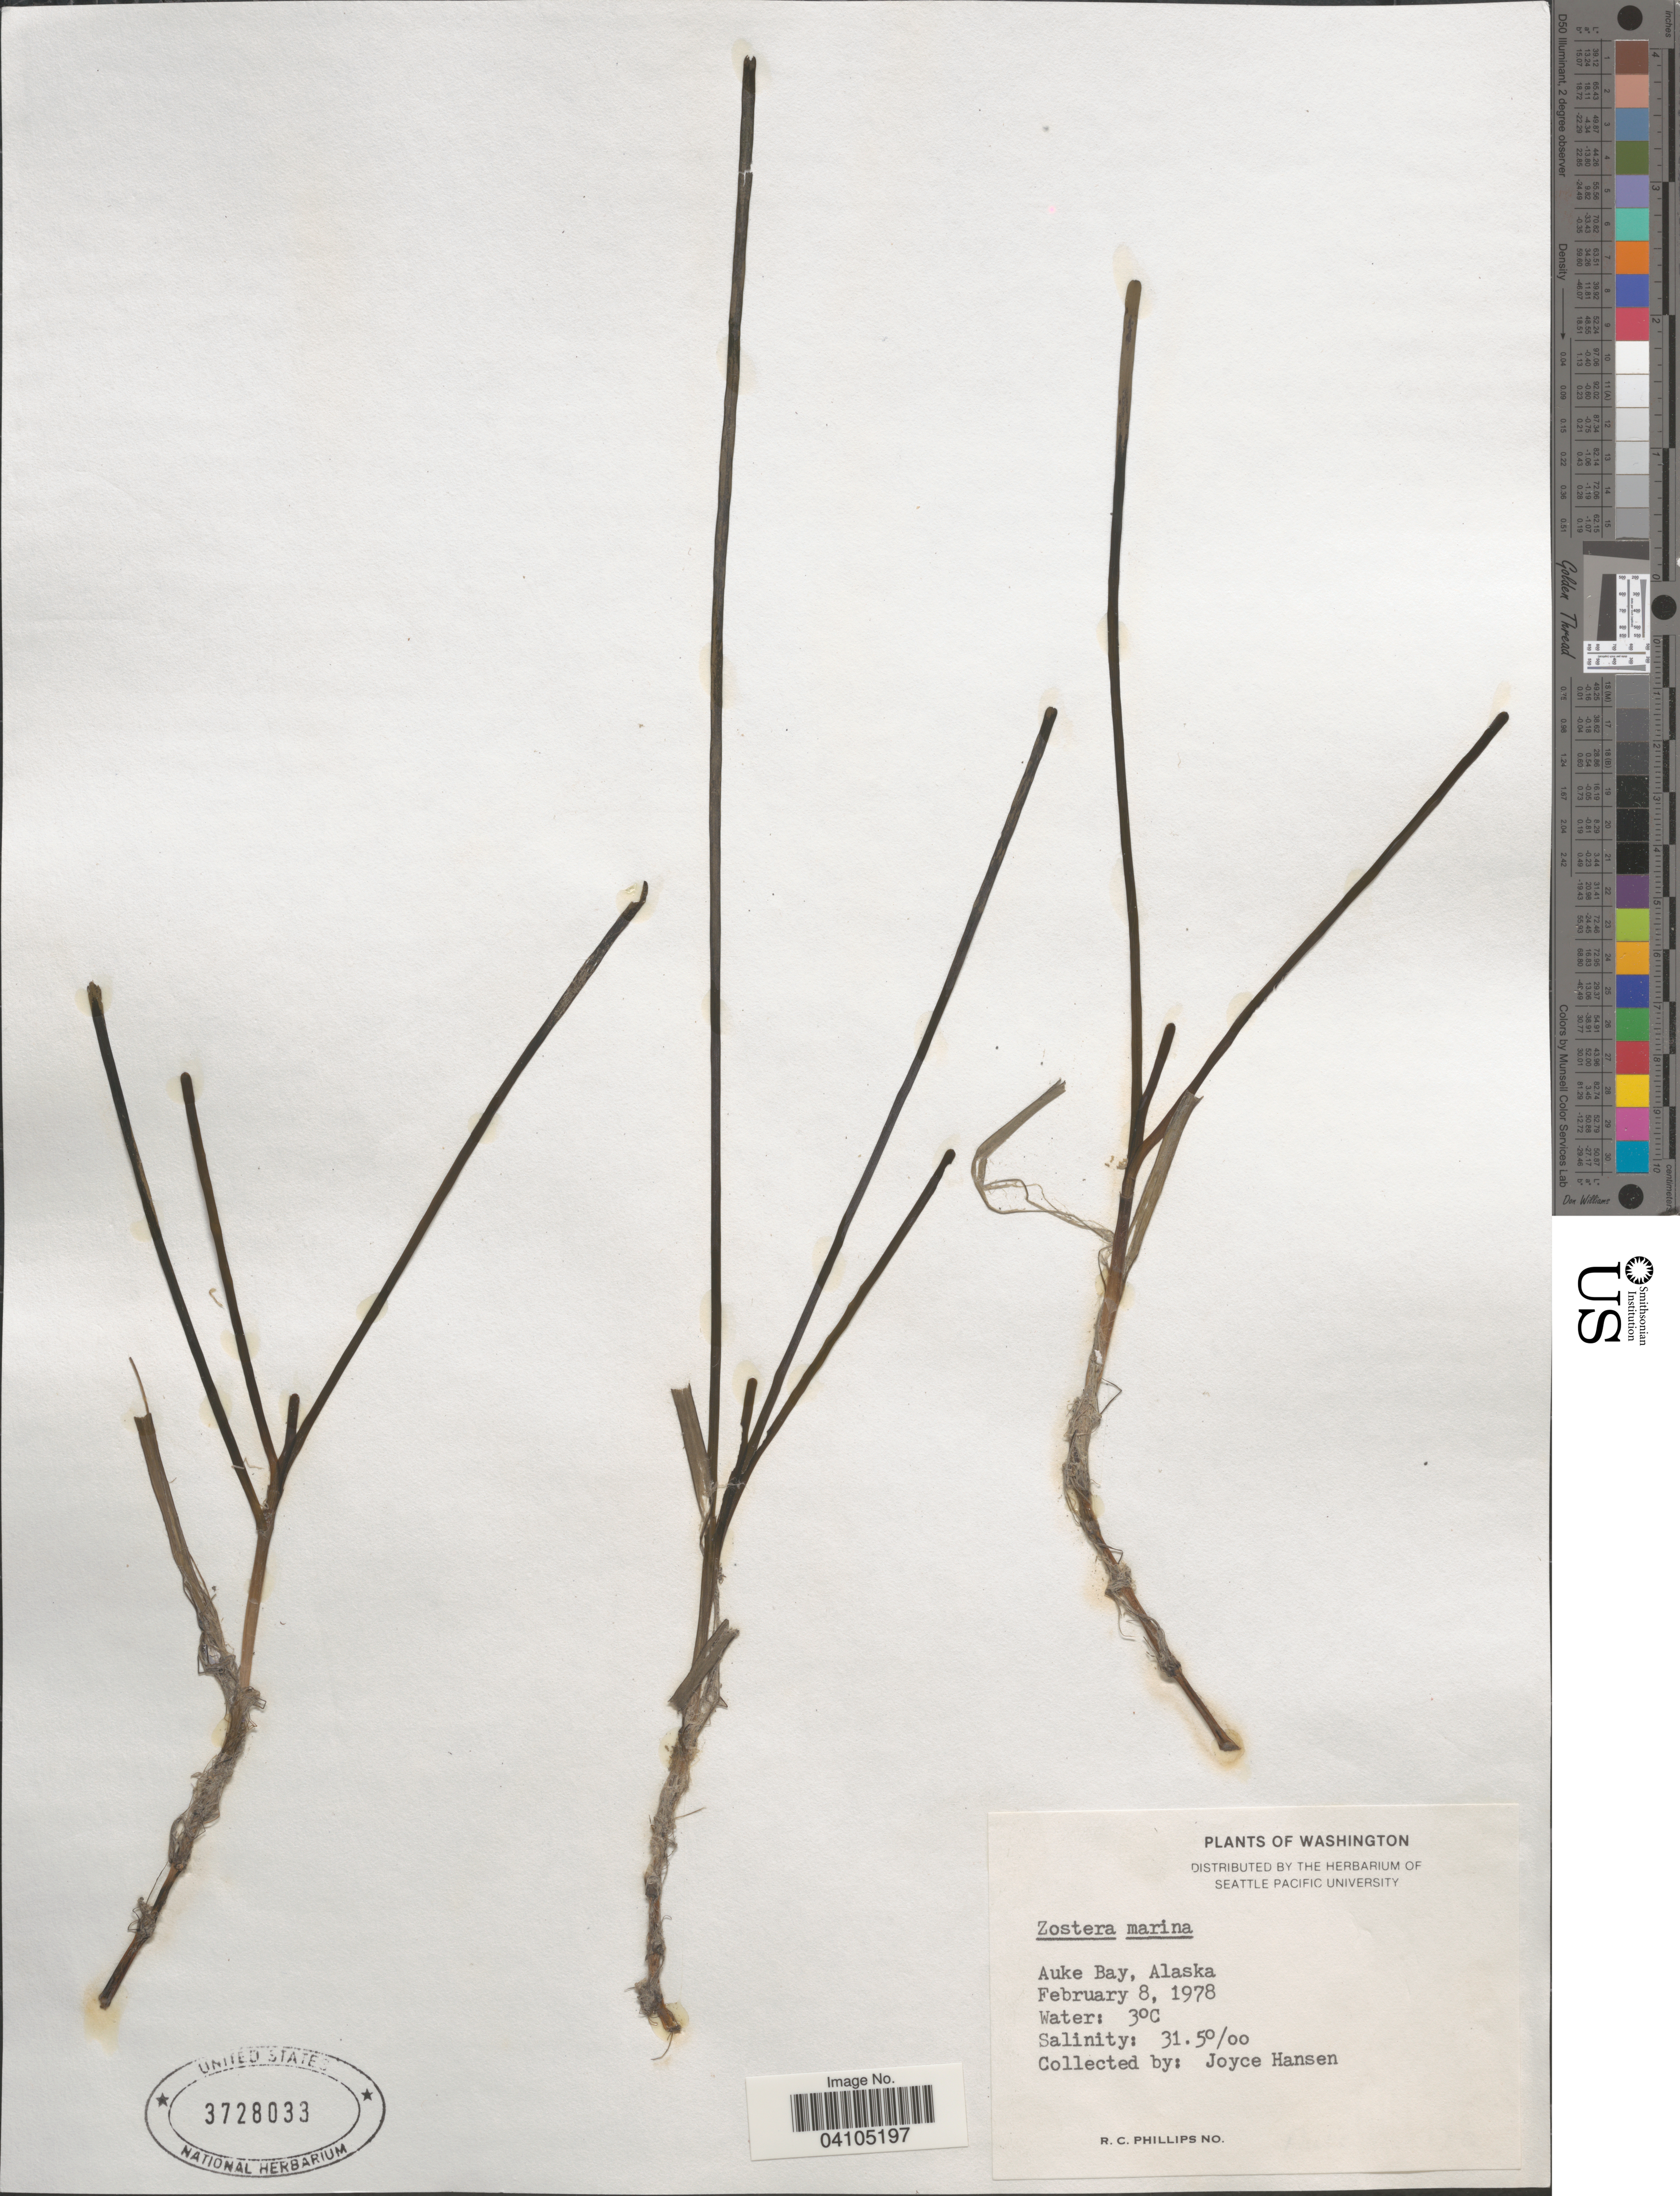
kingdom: Plantae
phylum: Tracheophyta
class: Liliopsida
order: Alismatales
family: Zosteraceae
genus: Zostera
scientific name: Zostera marina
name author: L.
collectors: J. Hanson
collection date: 1978-02-08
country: United States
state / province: Alaska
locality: Auke Bay.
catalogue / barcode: US 3728033